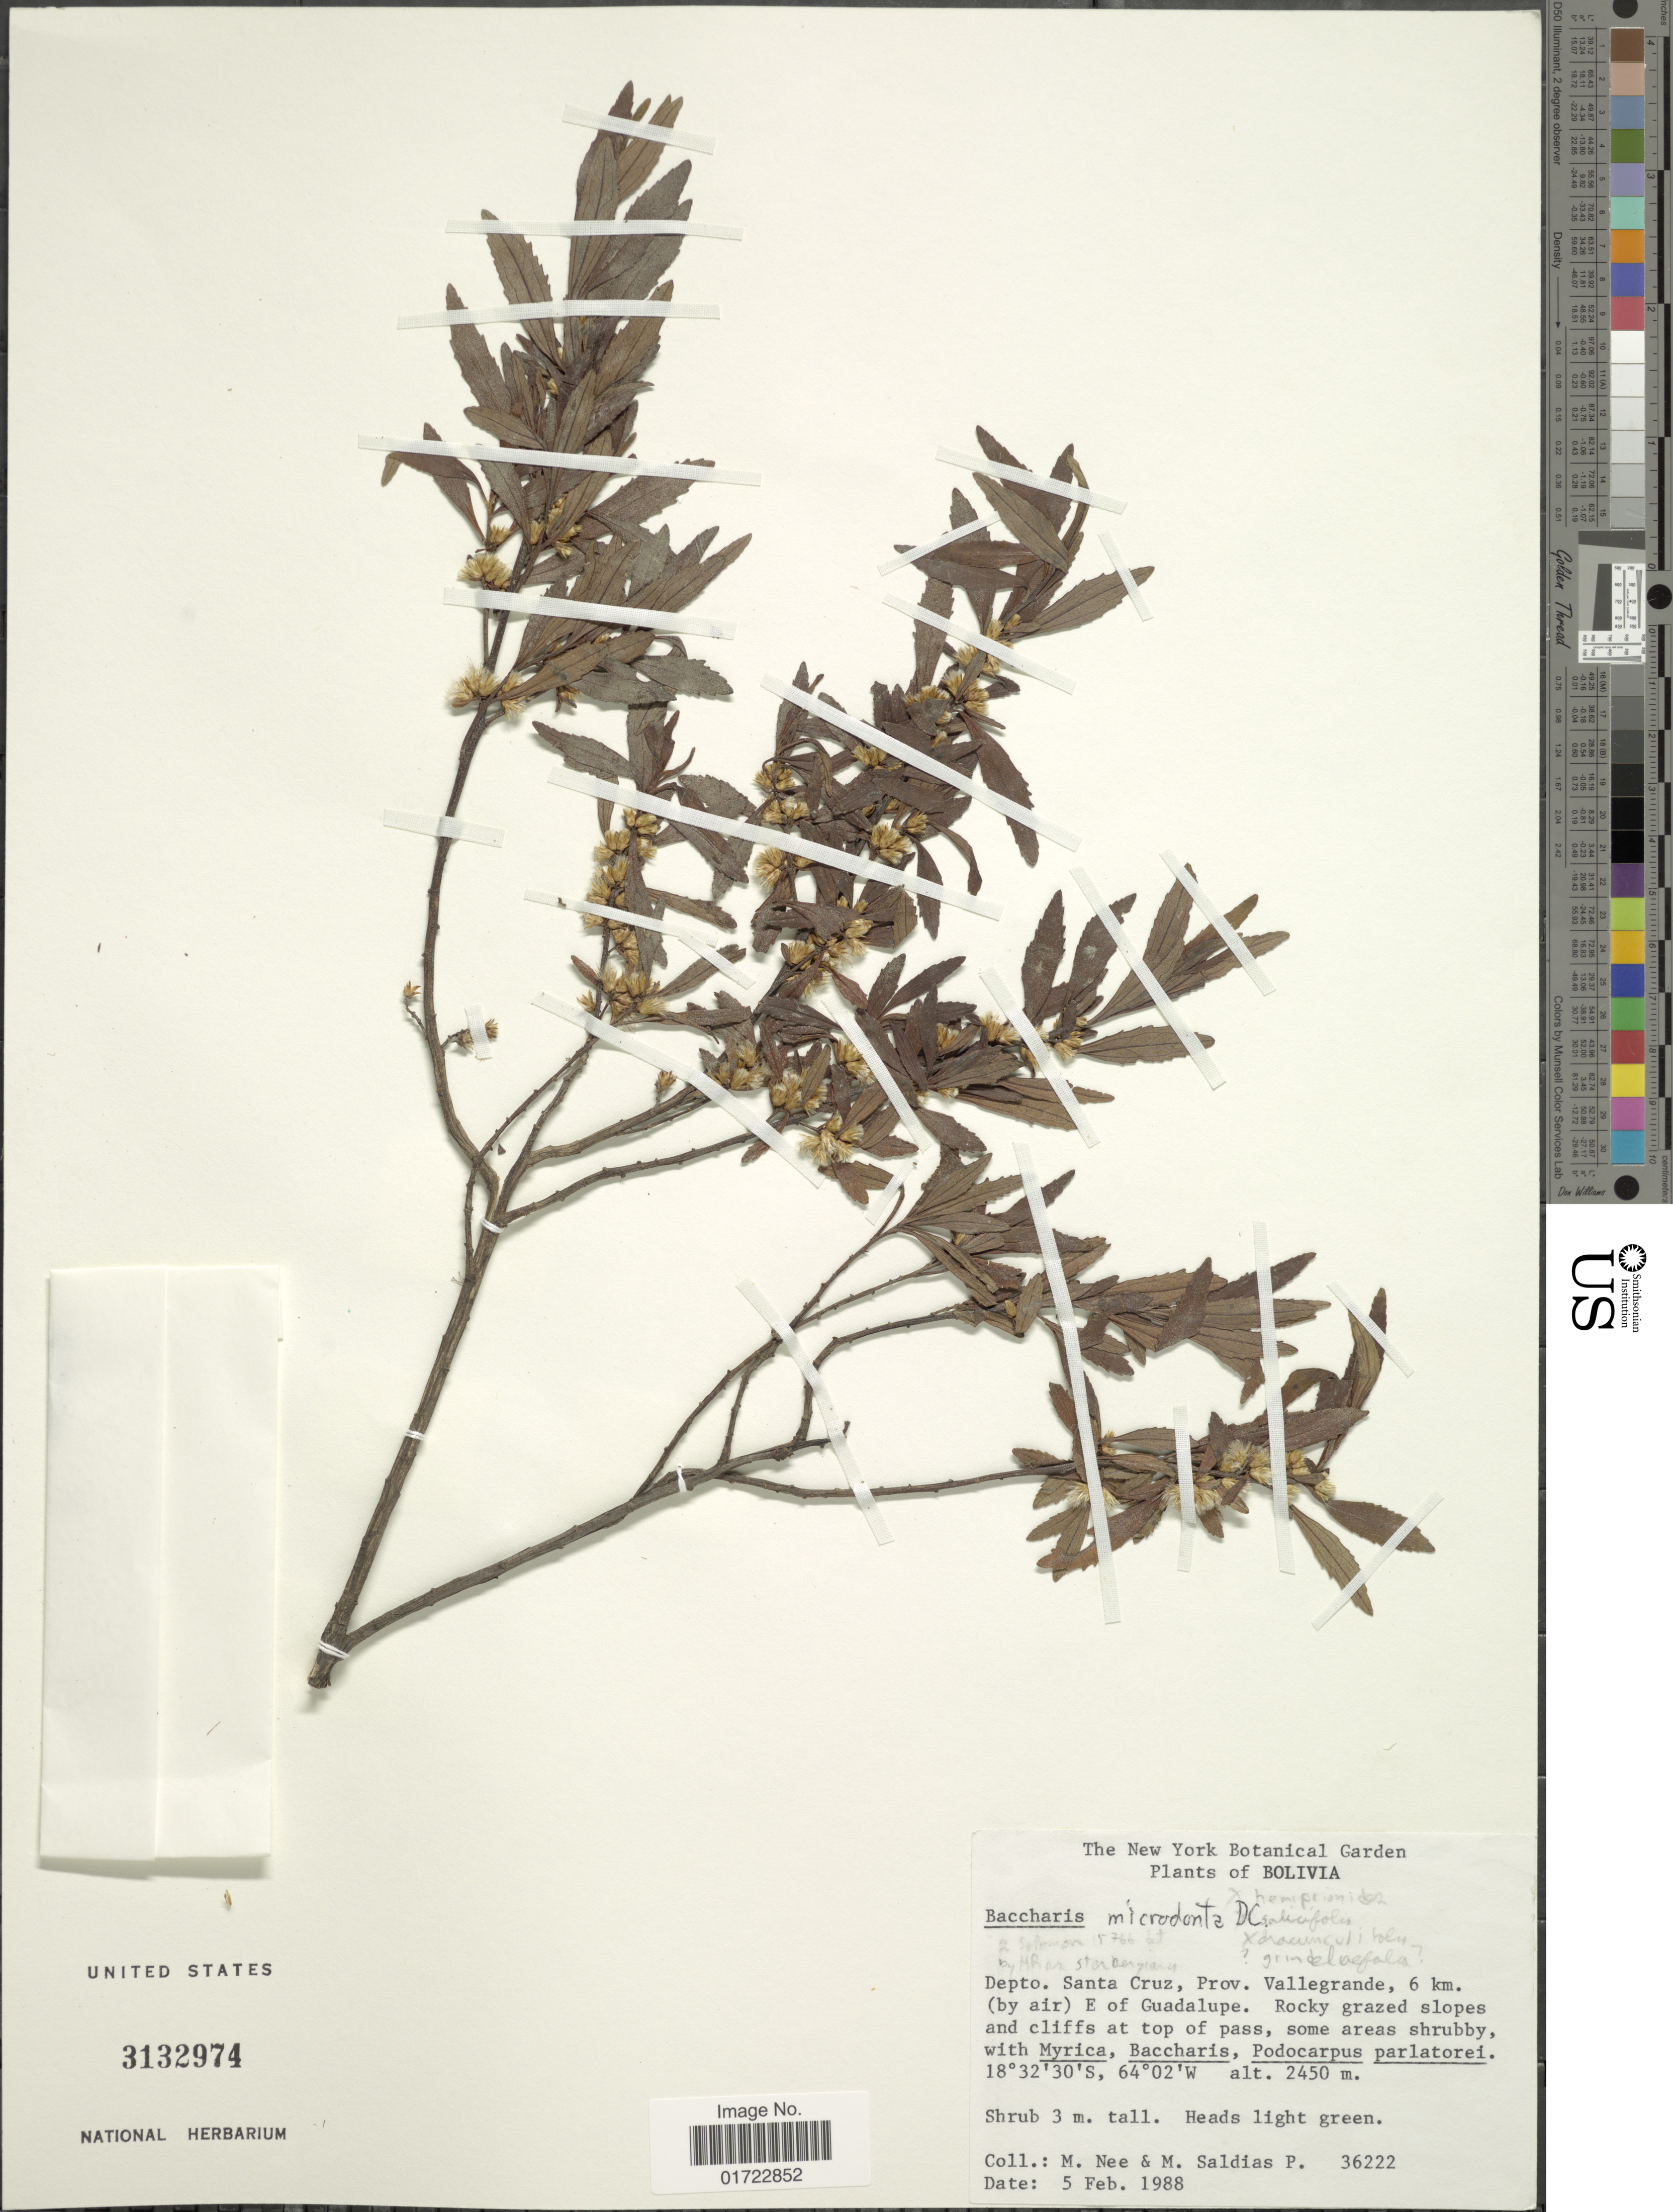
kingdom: Plantae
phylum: Tracheophyta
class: Magnoliopsida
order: Asterales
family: Asteraceae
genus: Baccharis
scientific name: Baccharis microdonta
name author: DC.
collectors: M. Nee & M. Saldias P.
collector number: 36222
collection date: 1988-02-05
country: Bolivia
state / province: Santa Cruz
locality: Prov. Vallegrande, 6 km. (by air) E of Guadalupe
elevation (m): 2450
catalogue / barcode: US 3132974